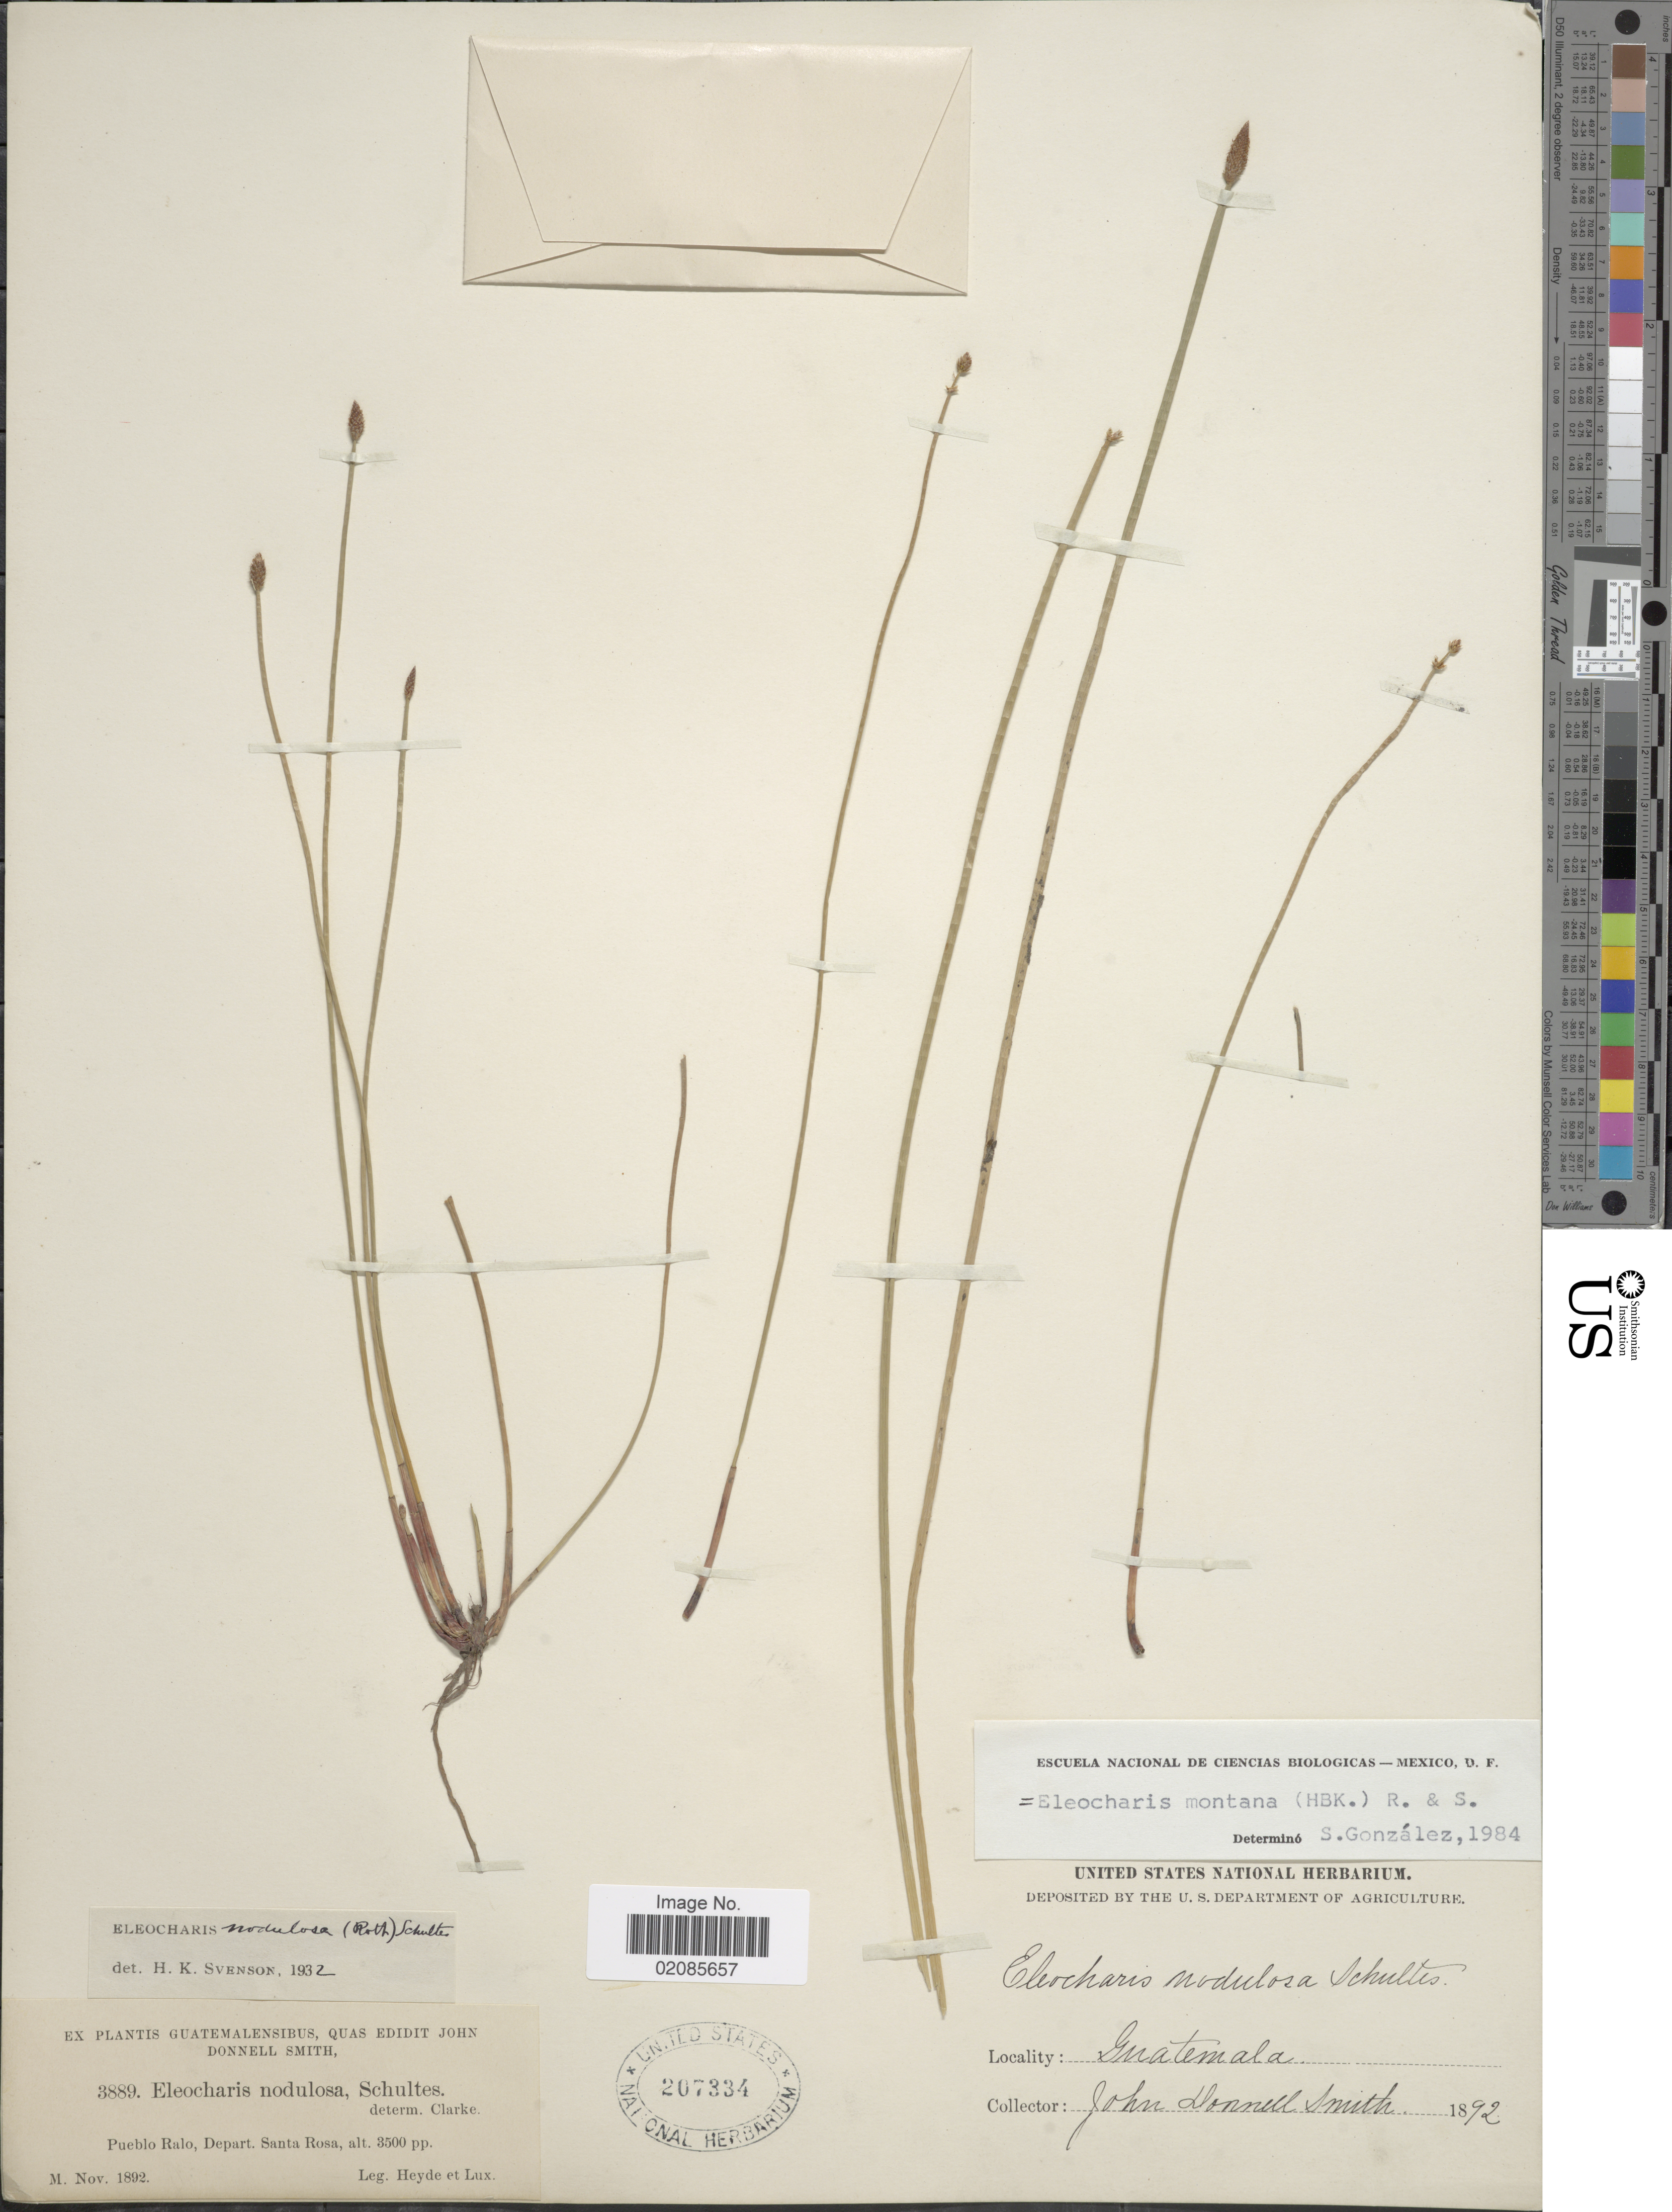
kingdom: Plantae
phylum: Tracheophyta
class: Liliopsida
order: Poales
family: Cyperaceae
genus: Eleocharis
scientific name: Eleocharis montana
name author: (Kunth) Roem. & Schult.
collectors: Heyde, Lux & J. Donnell Smith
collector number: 3889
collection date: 1892-11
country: Guatemala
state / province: Santa Rosa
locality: Pueblo Ralo.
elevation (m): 1067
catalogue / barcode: US 207334